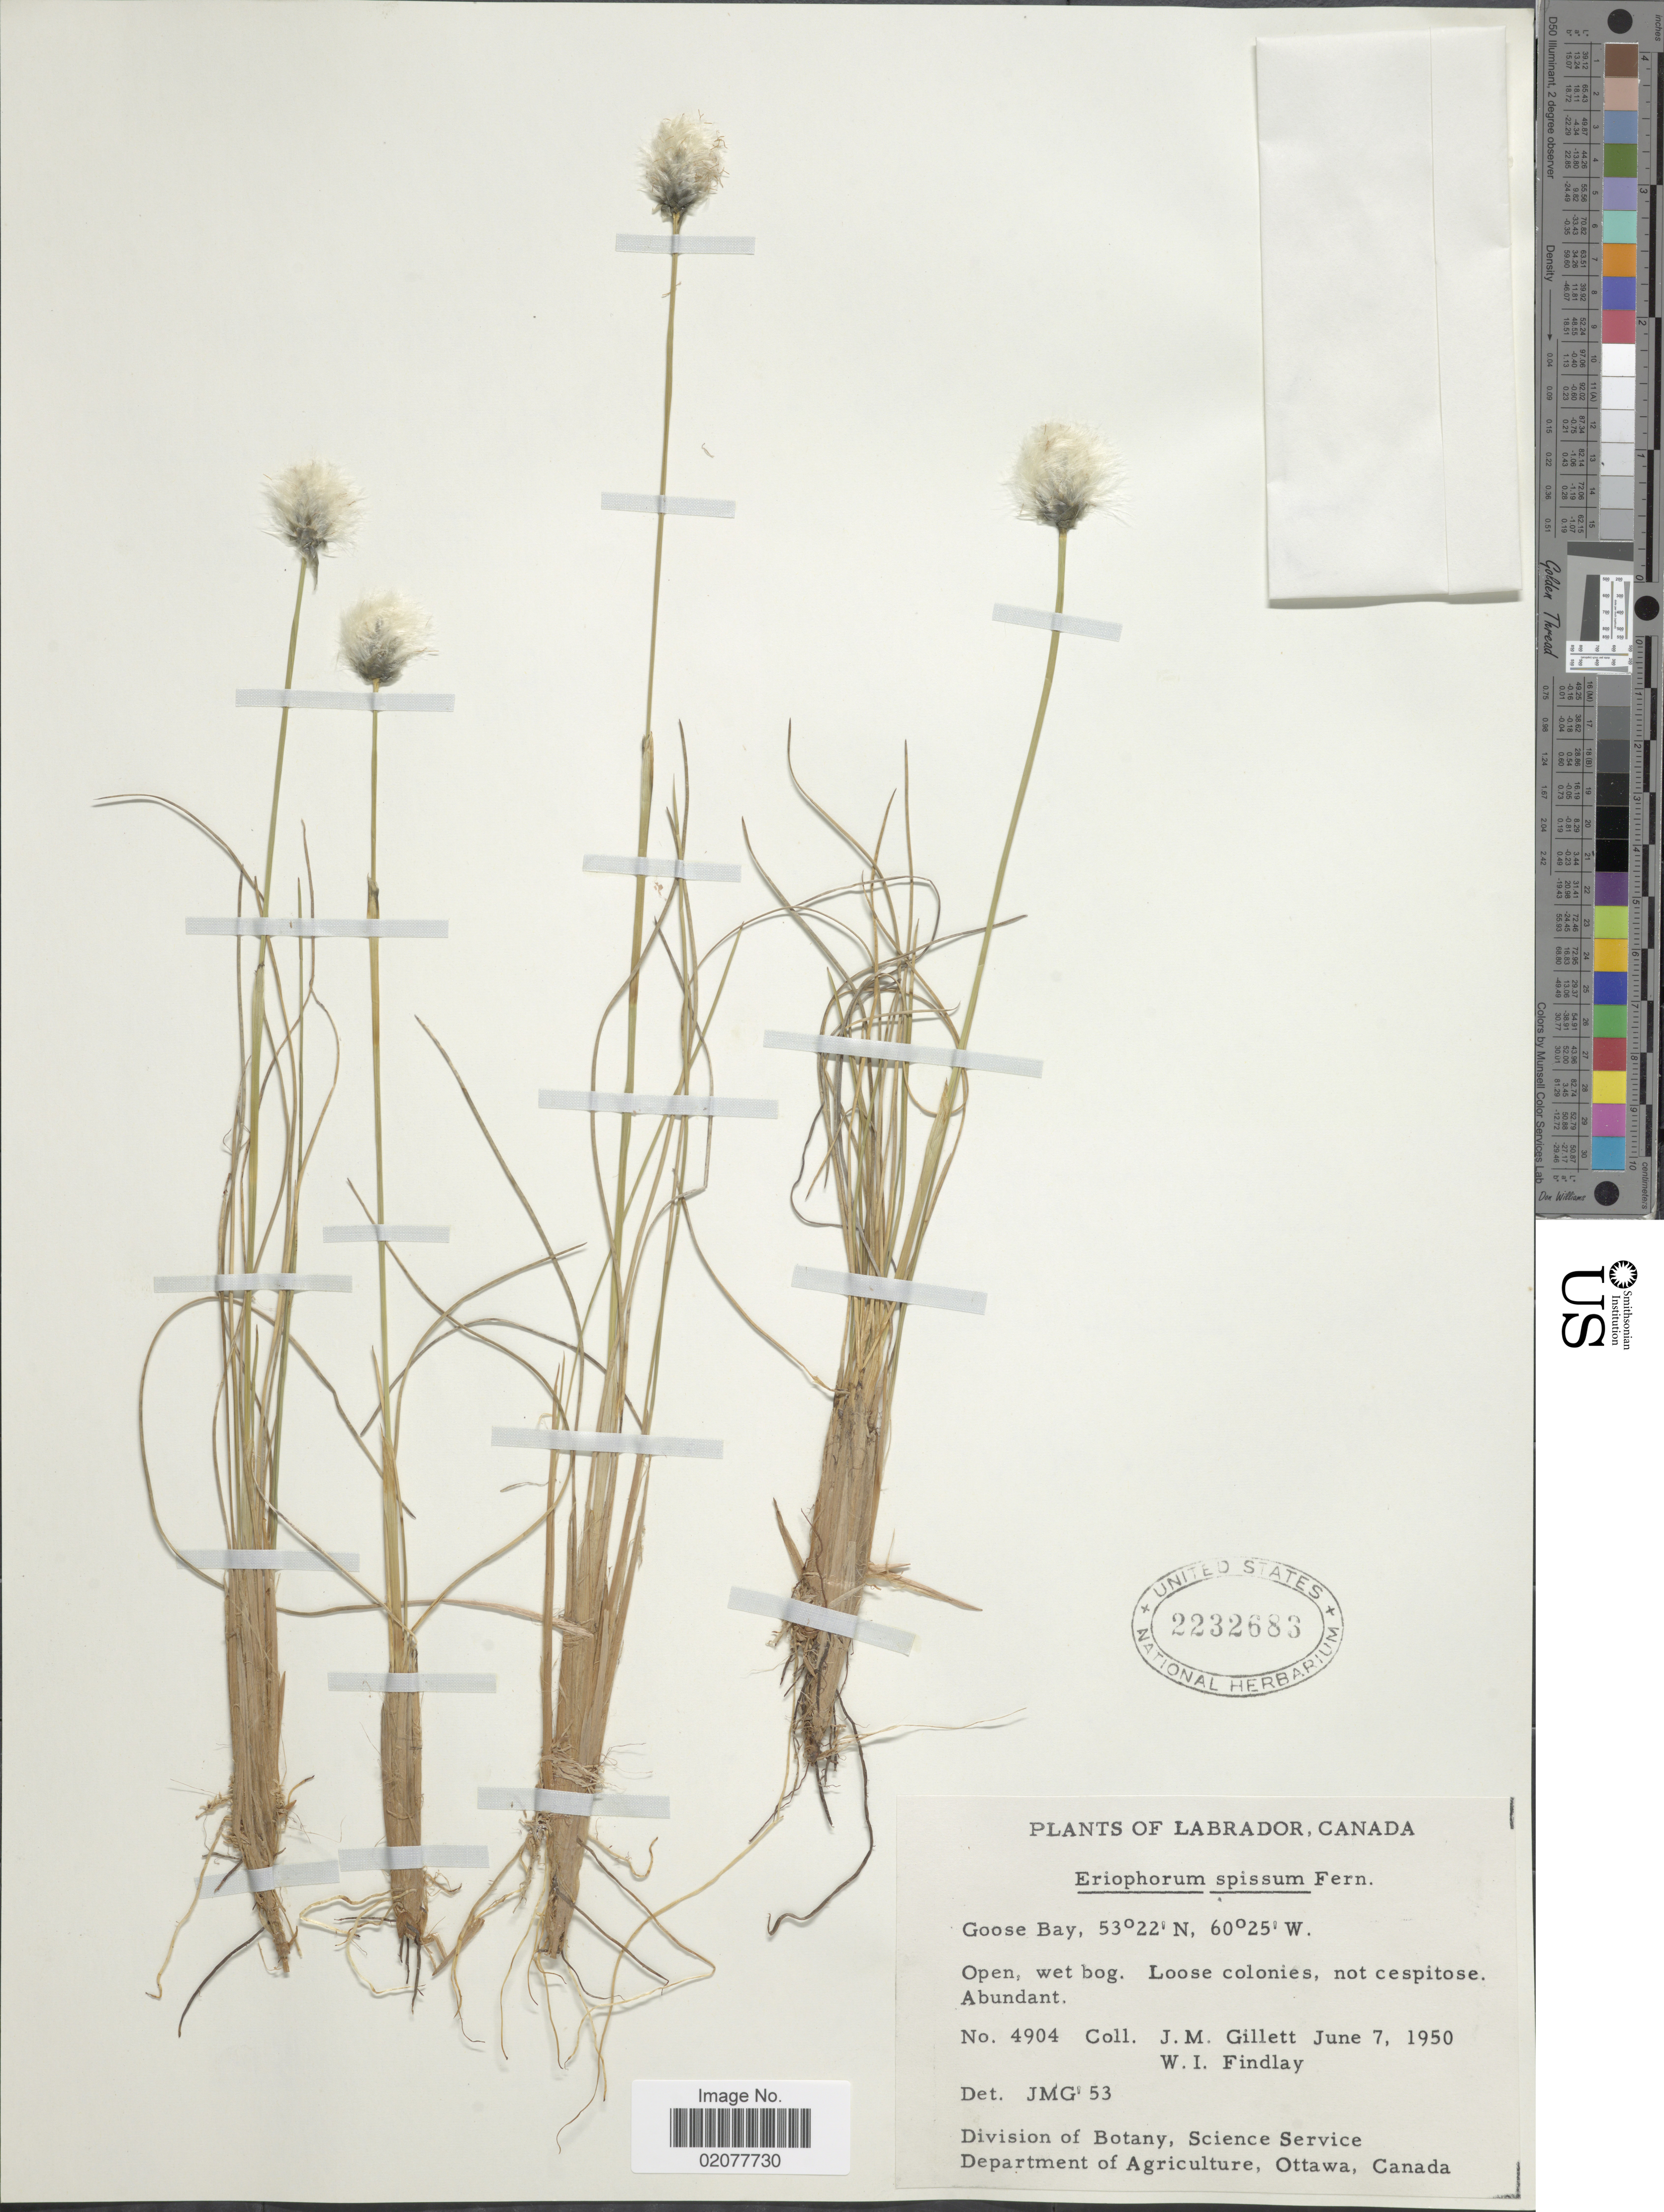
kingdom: Plantae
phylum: Tracheophyta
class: Liliopsida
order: Poales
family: Cyperaceae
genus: Eriophorum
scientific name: Eriophorum spissum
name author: Fernald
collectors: J. M. Gillett & W. Findlay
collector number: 4904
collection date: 1950-06-07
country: Canada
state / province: Newfoundland and Labrador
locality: Labrador, Canada. Goose Bay.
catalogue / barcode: US 2232683